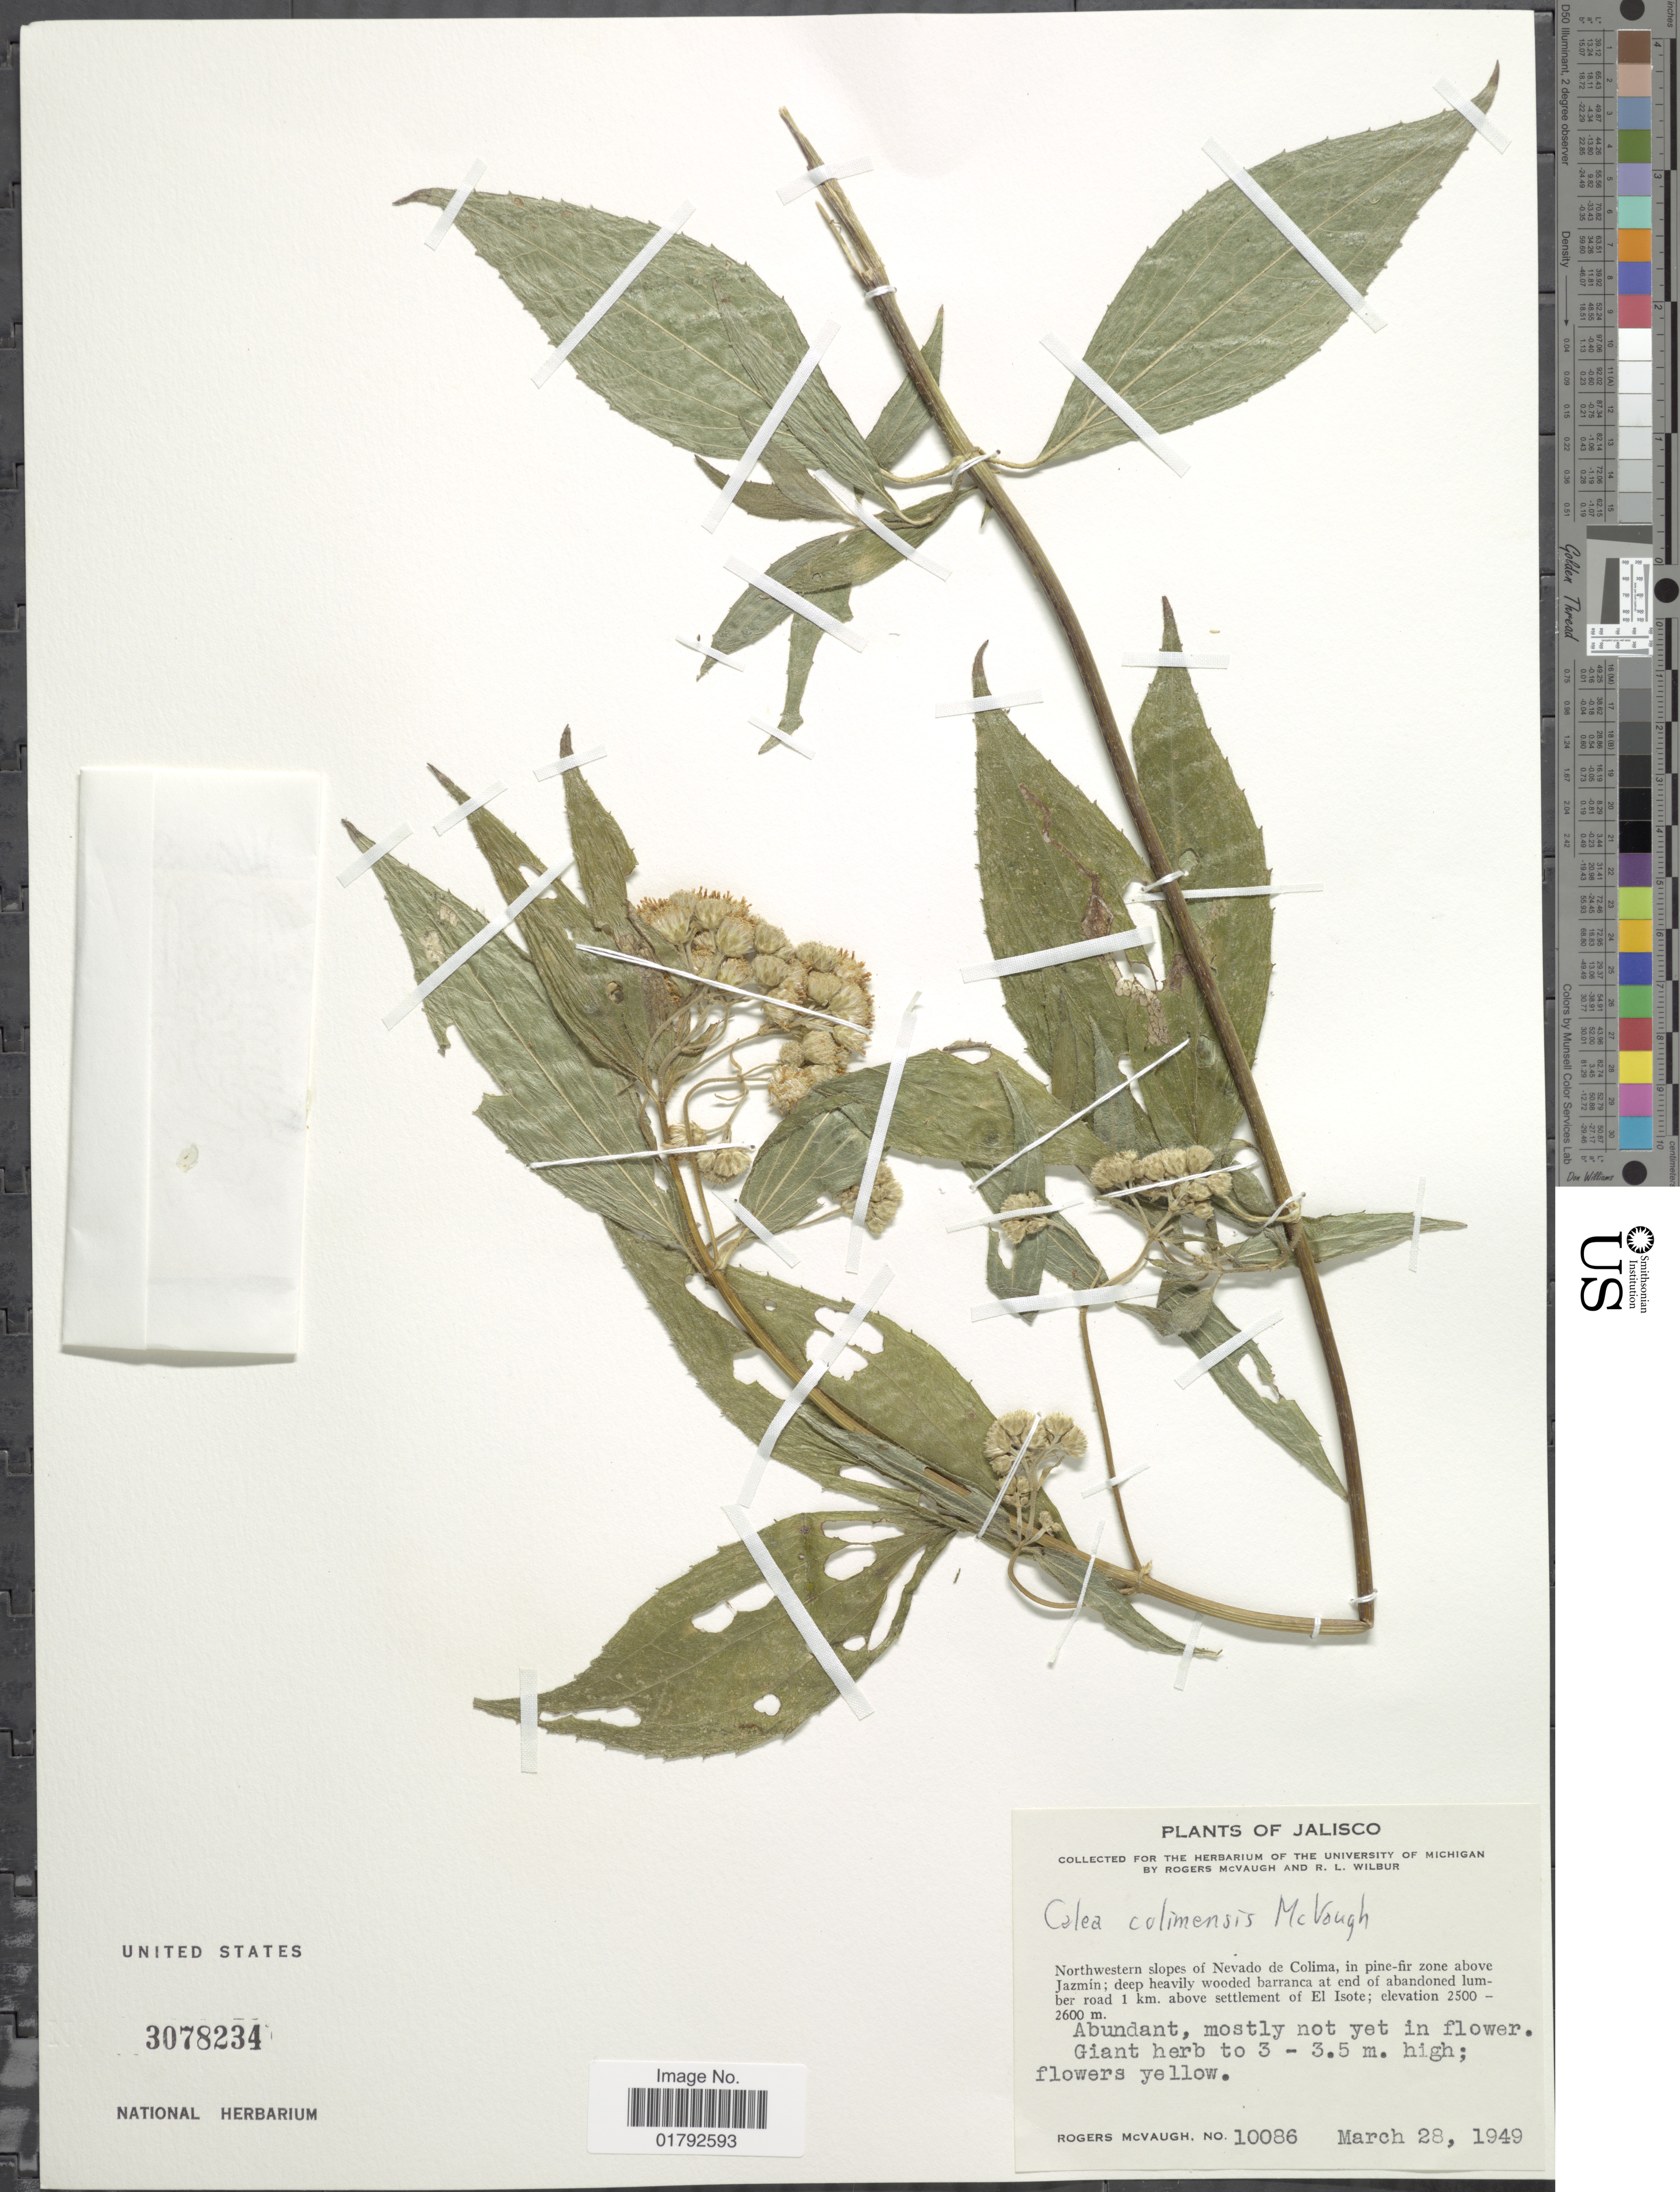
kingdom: Plantae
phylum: Tracheophyta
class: Magnoliopsida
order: Asterales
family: Asteraceae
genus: Alloispermum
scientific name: Alloispermum colimensis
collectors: R. McVaugh & R. L. Wilbur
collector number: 10086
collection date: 1949-03-28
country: Mexico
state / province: Jalisco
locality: Northwestern slopes of Nevado de Colima, in pine-fir zone above Jazmin: deep heavily wooded barranca at end of abandoned lumber road 1 km. above settlement of El Isote.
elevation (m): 2500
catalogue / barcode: US 3078234